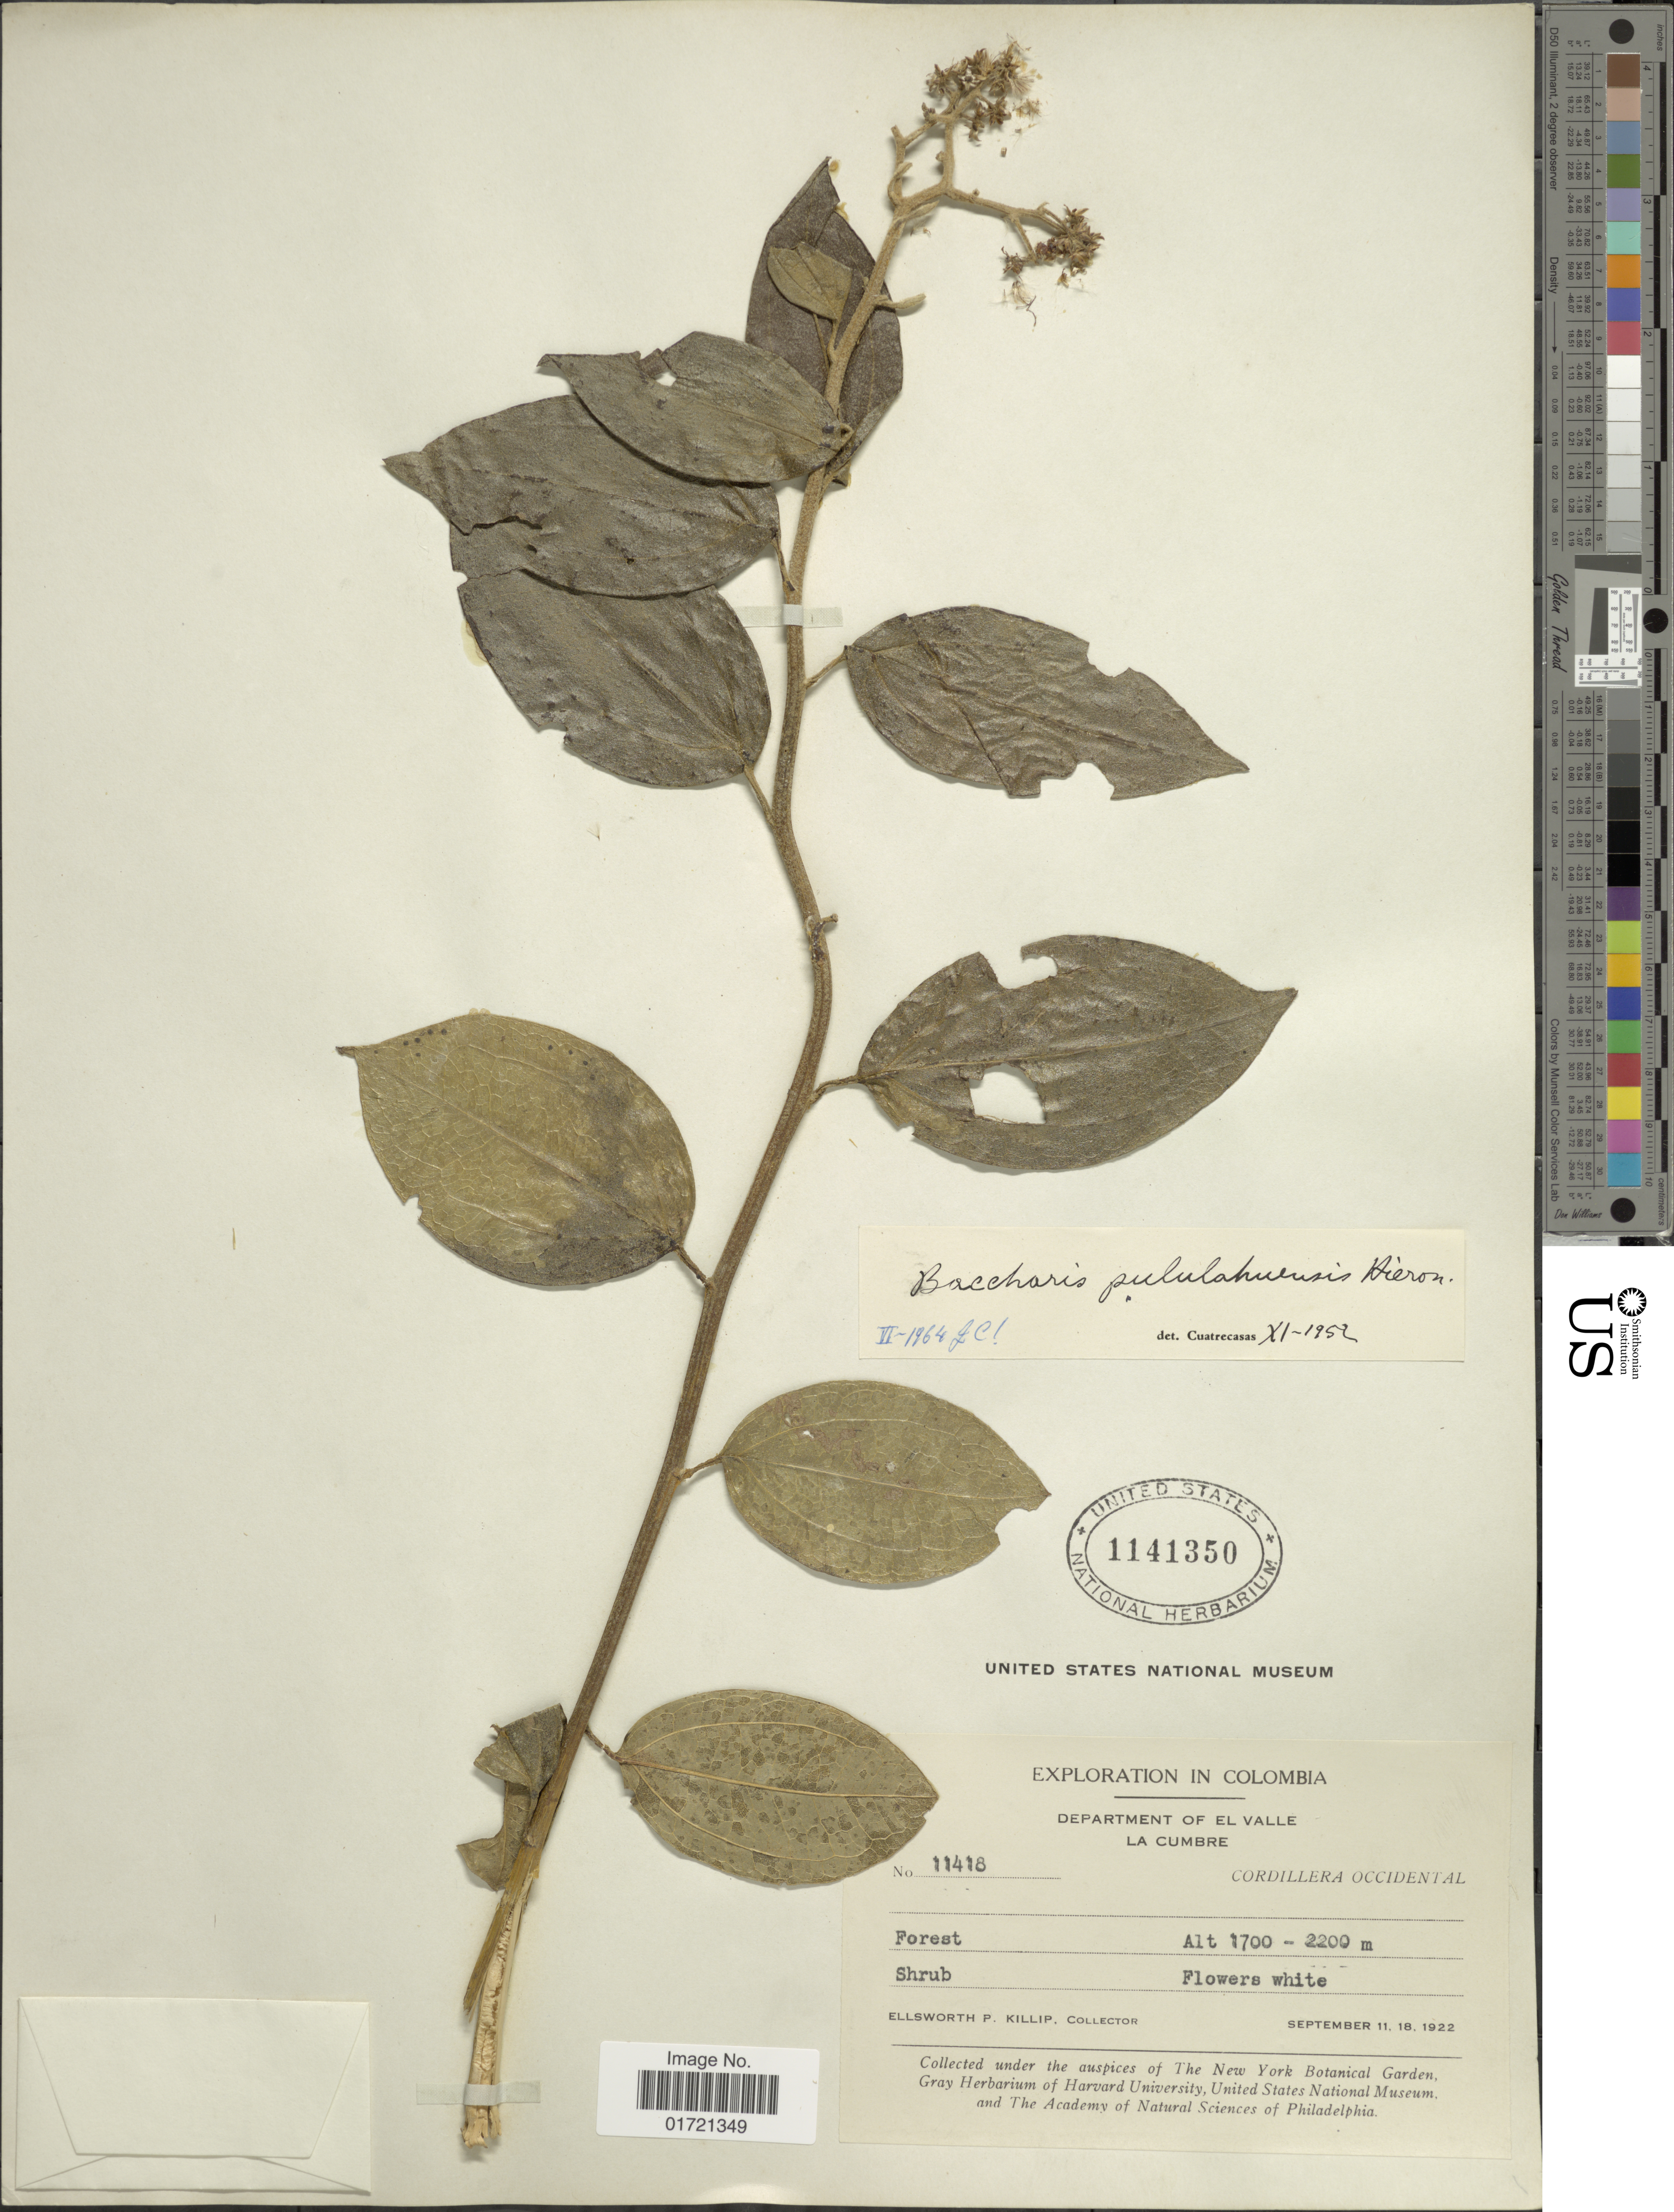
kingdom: Plantae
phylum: Tracheophyta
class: Magnoliopsida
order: Asterales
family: Asteraceae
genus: Baccharis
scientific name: Baccharis pululahuensis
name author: Hieron.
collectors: E. P. Killip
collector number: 11418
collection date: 1922-09-11/1922-09-18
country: Colombia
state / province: Valle del Cauca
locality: Department of El Valle. la Cumbre. Cordillera Occidental. Forest.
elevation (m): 1700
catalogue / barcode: US 1141350